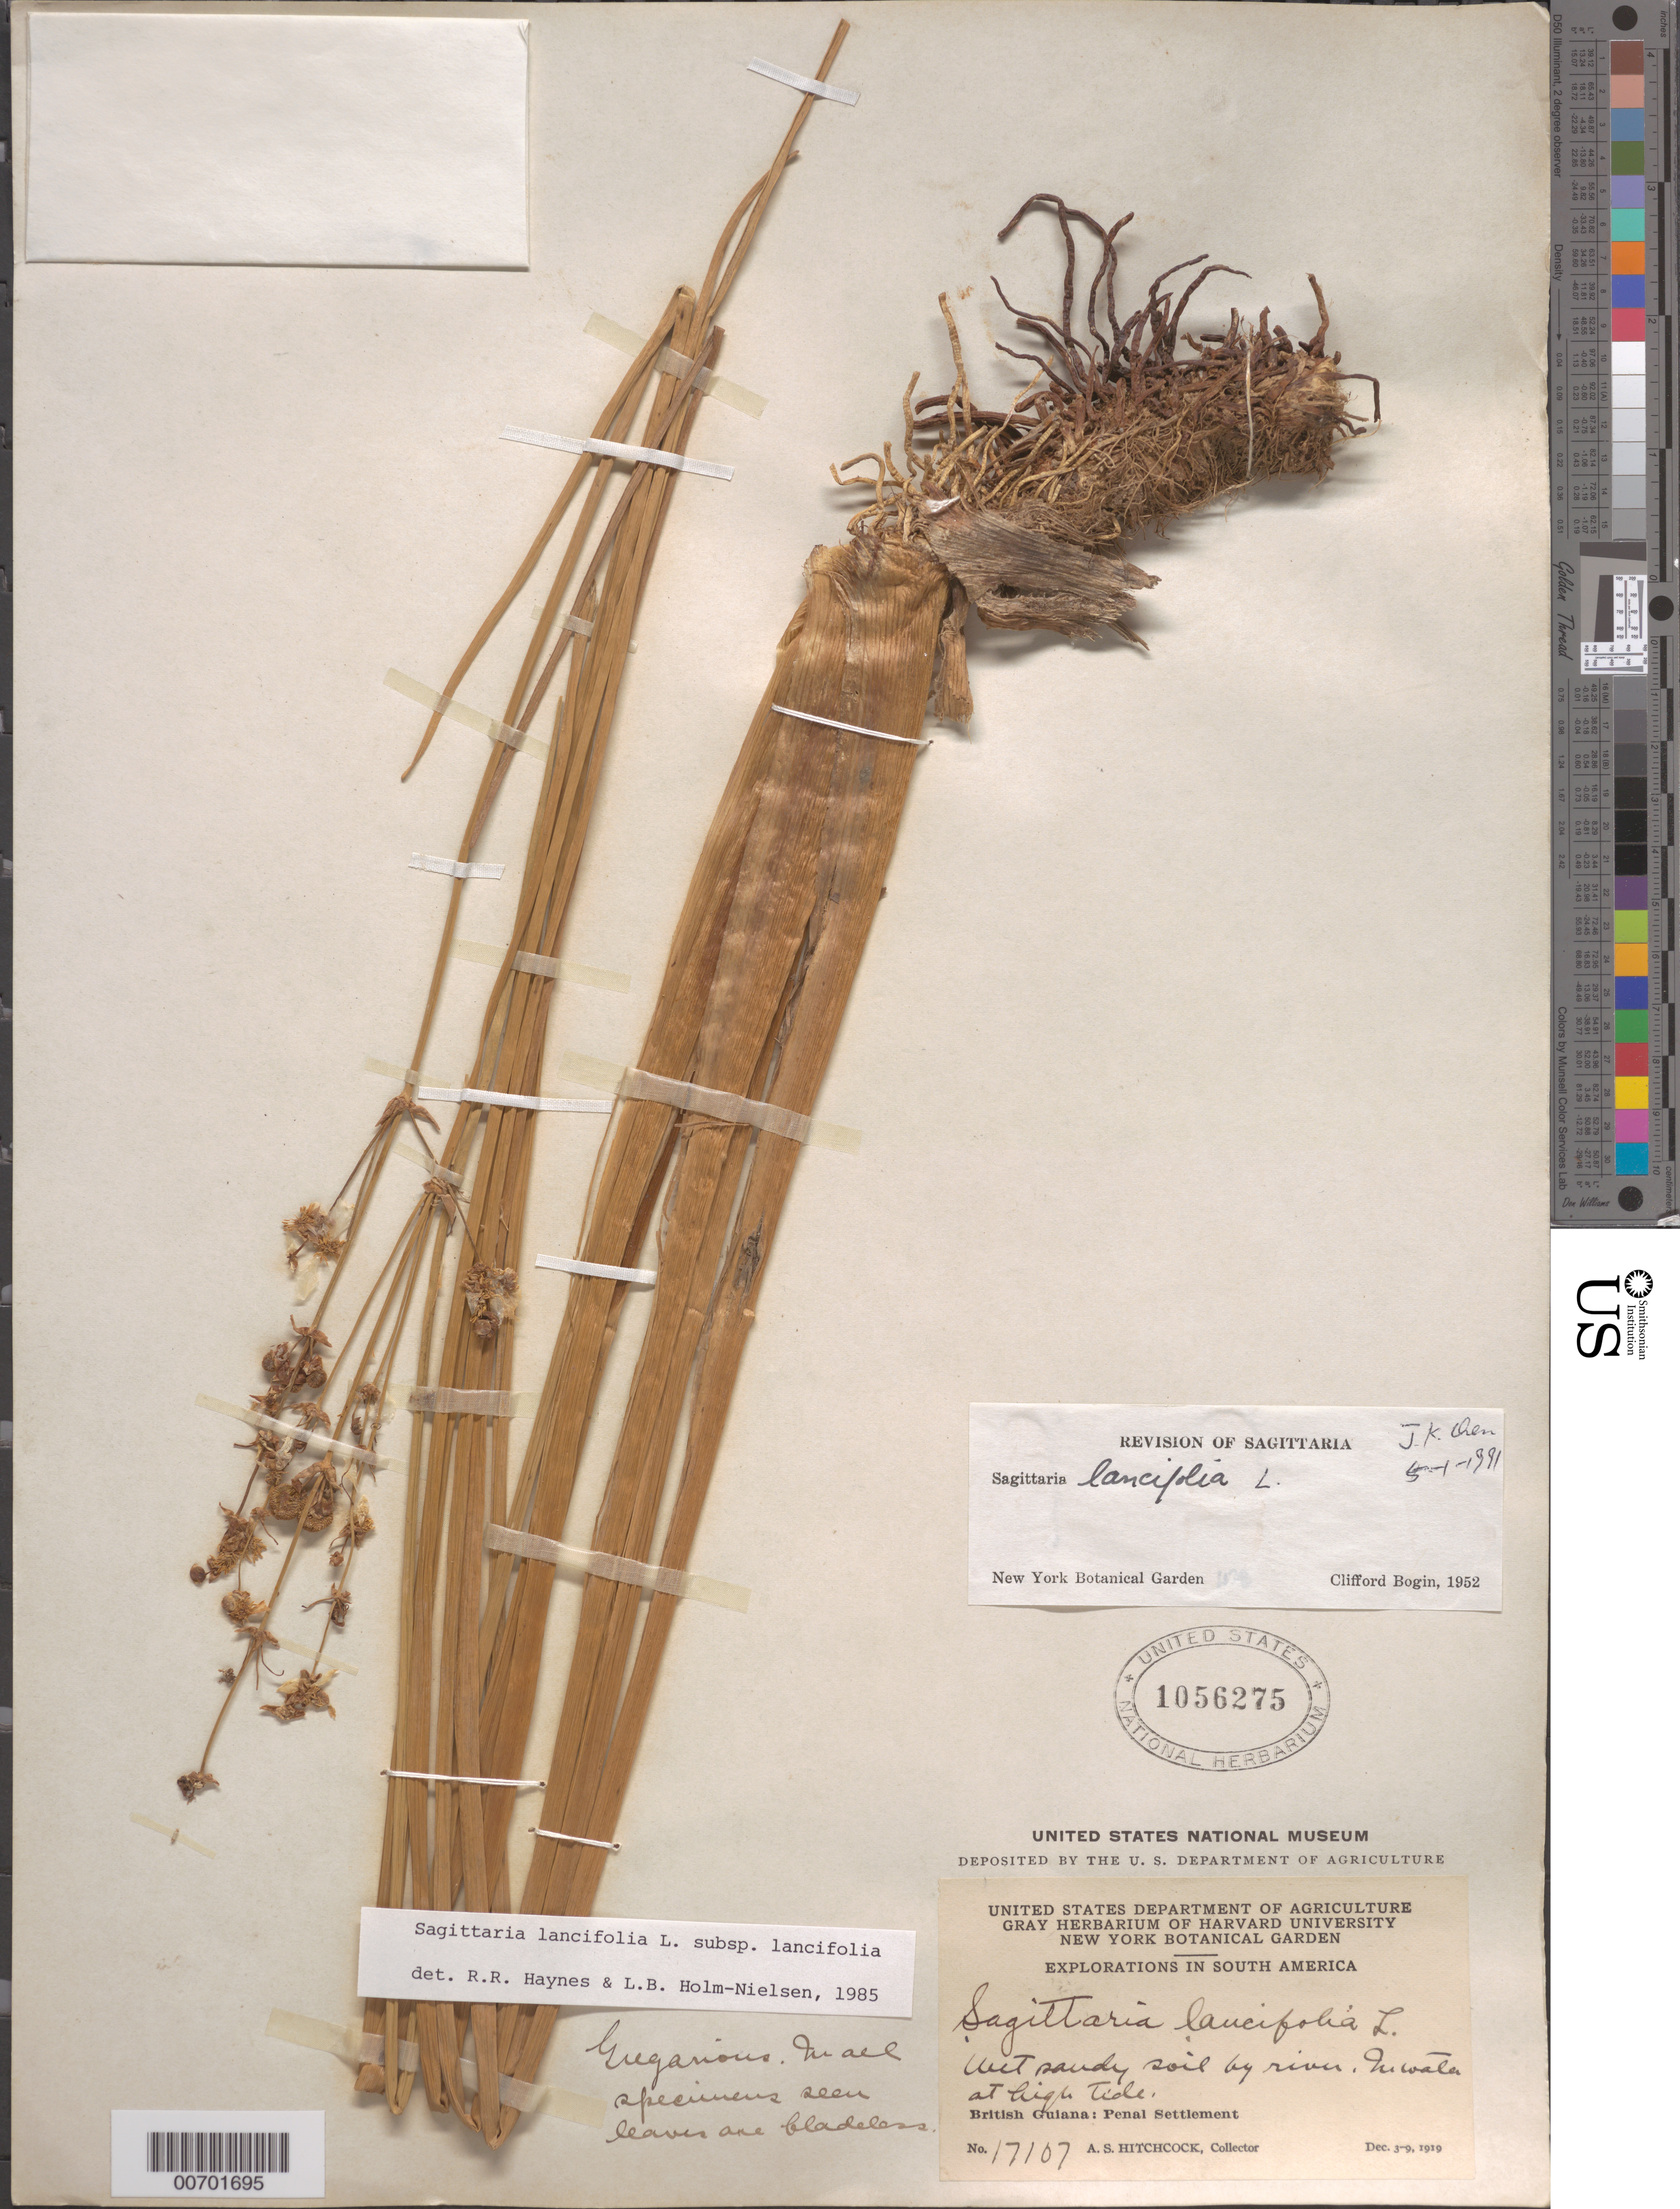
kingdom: Plantae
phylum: Tracheophyta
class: Liliopsida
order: Alismatales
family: Alismataceae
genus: Sagittaria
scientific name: Sagittaria lancifolia subsp. lancifolia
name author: L.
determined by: Haynes, R. R.; Holm-Nielsen, L. B.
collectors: A. S. Hitchcock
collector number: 17107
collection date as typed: Dec. 3-9, 1919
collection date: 1919-12-03/1919-12-09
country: Guyana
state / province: Cuyuni-Mazaruni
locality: Penal Settlement, on W side of Essequibo River, near mouth of Mazaruni River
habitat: Wet sandy soil b R, in water at high tide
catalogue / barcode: US 1056275